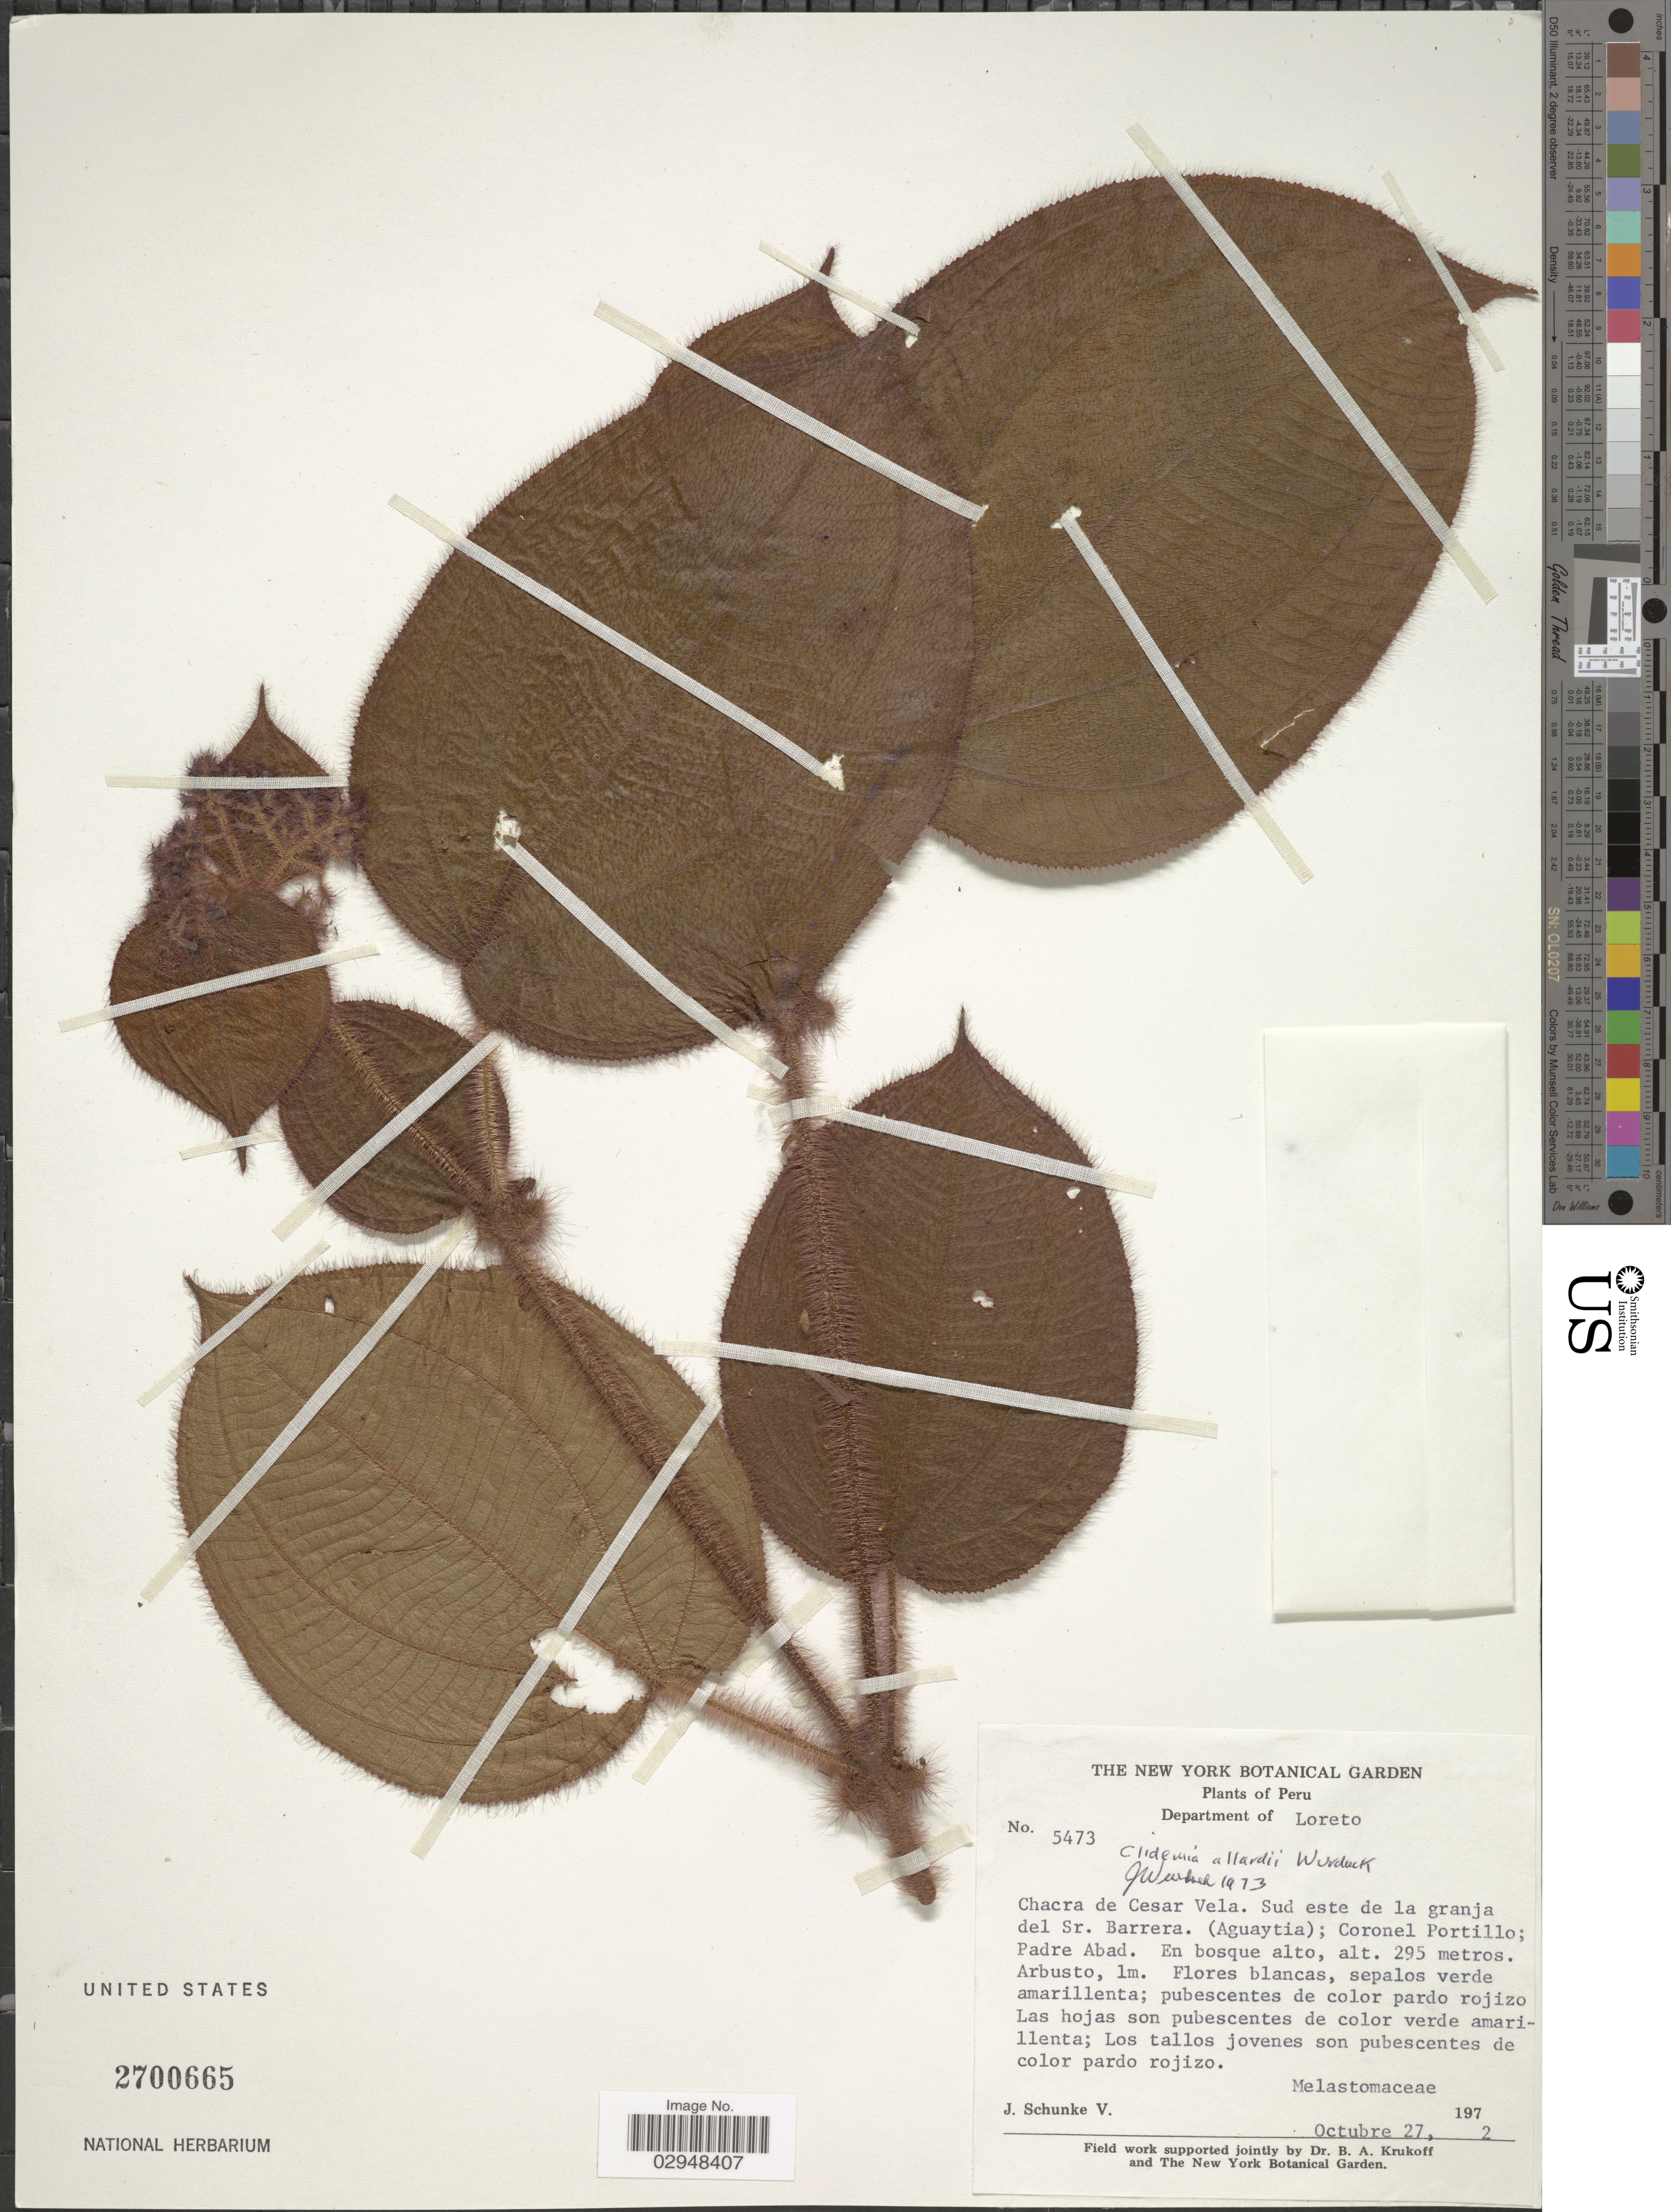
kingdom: Plantae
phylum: Tracheophyta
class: Magnoliopsida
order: Myrtales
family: Melastomataceae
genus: Clidemia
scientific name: Clidemia allardii subsp. allardii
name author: Wurdack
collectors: J. Schunke Vigo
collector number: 5473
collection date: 1972-10-27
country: Peru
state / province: Loreto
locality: Department of Loreto, Chacra de Cesar Vela, Sud este de la granja del Sr. Barrera (Aguaytia), Coronel Portillo, Padre Abad.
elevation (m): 295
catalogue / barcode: US 2700665